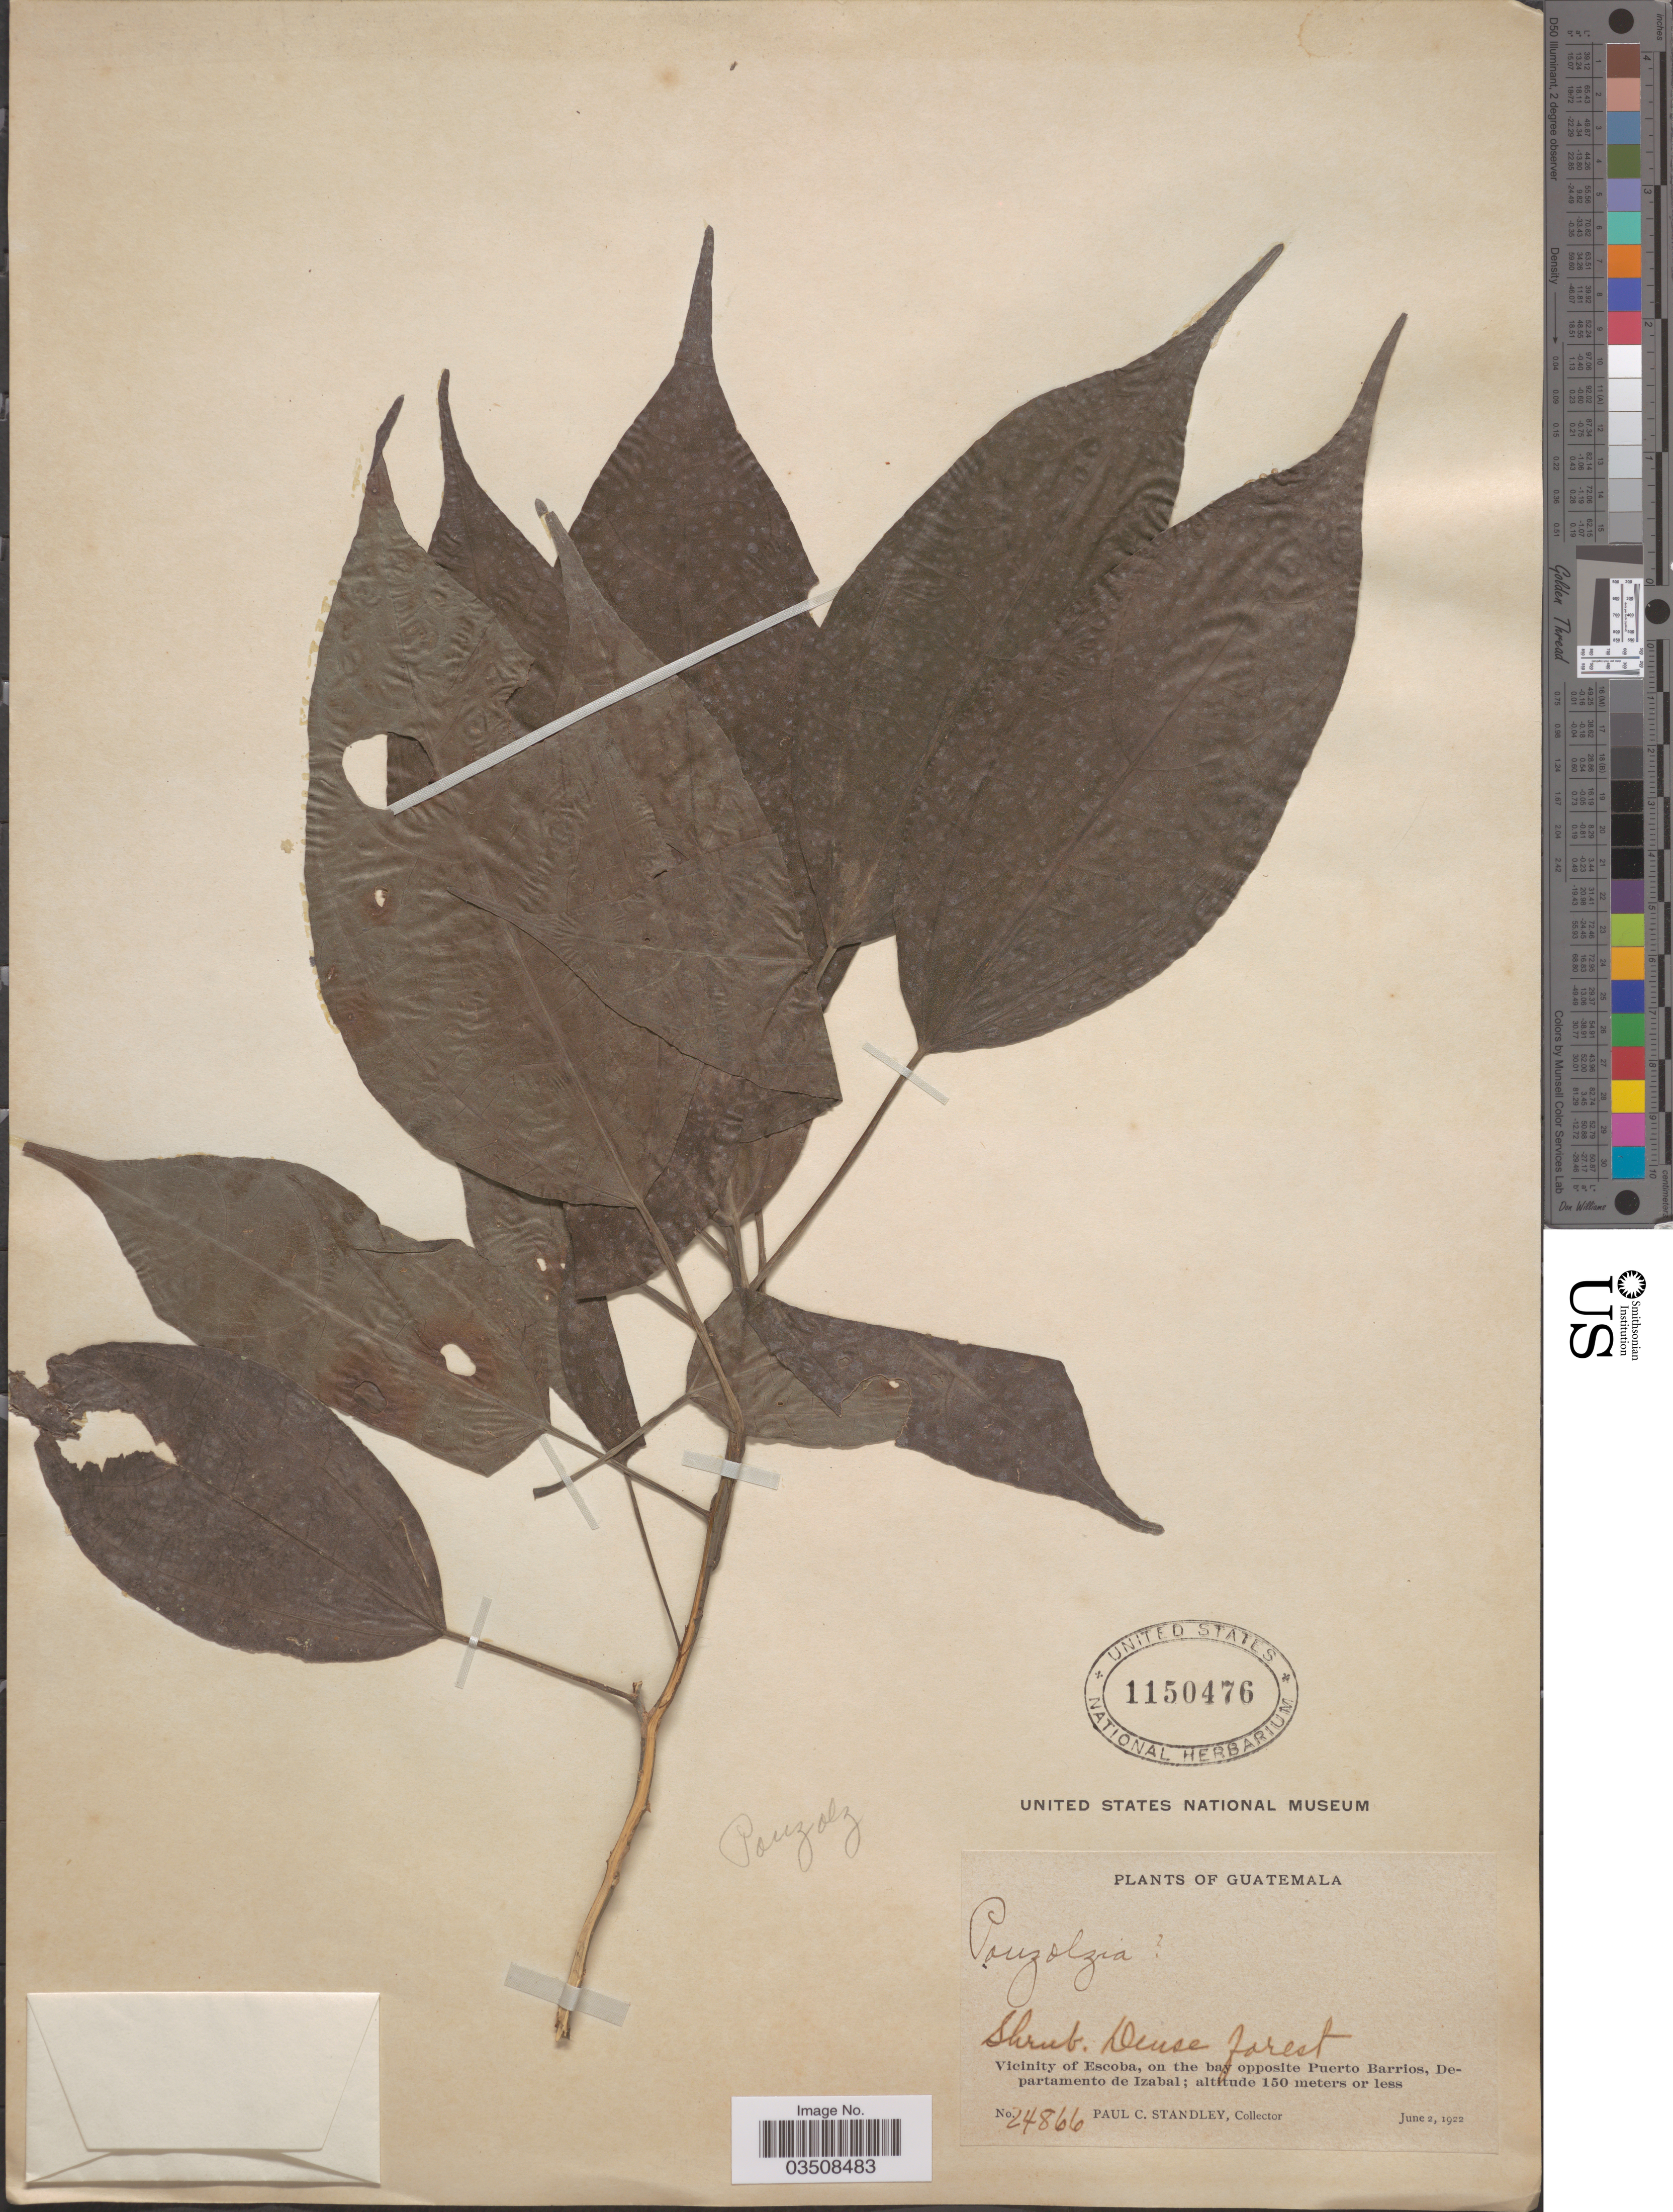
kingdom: Plantae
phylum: Tracheophyta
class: Magnoliopsida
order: Rosales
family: Urticaceae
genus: Pouzolzia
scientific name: Pouzolzia occidentalis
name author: (Liebm.) Wedd.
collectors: P. C. Standley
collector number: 24866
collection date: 1922-06-02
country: Guatemala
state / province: Izabal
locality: Vicinity of Escoba, on the bay opposite Puerto Barrios, Departamento de Izabal.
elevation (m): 150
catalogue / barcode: US 1150476